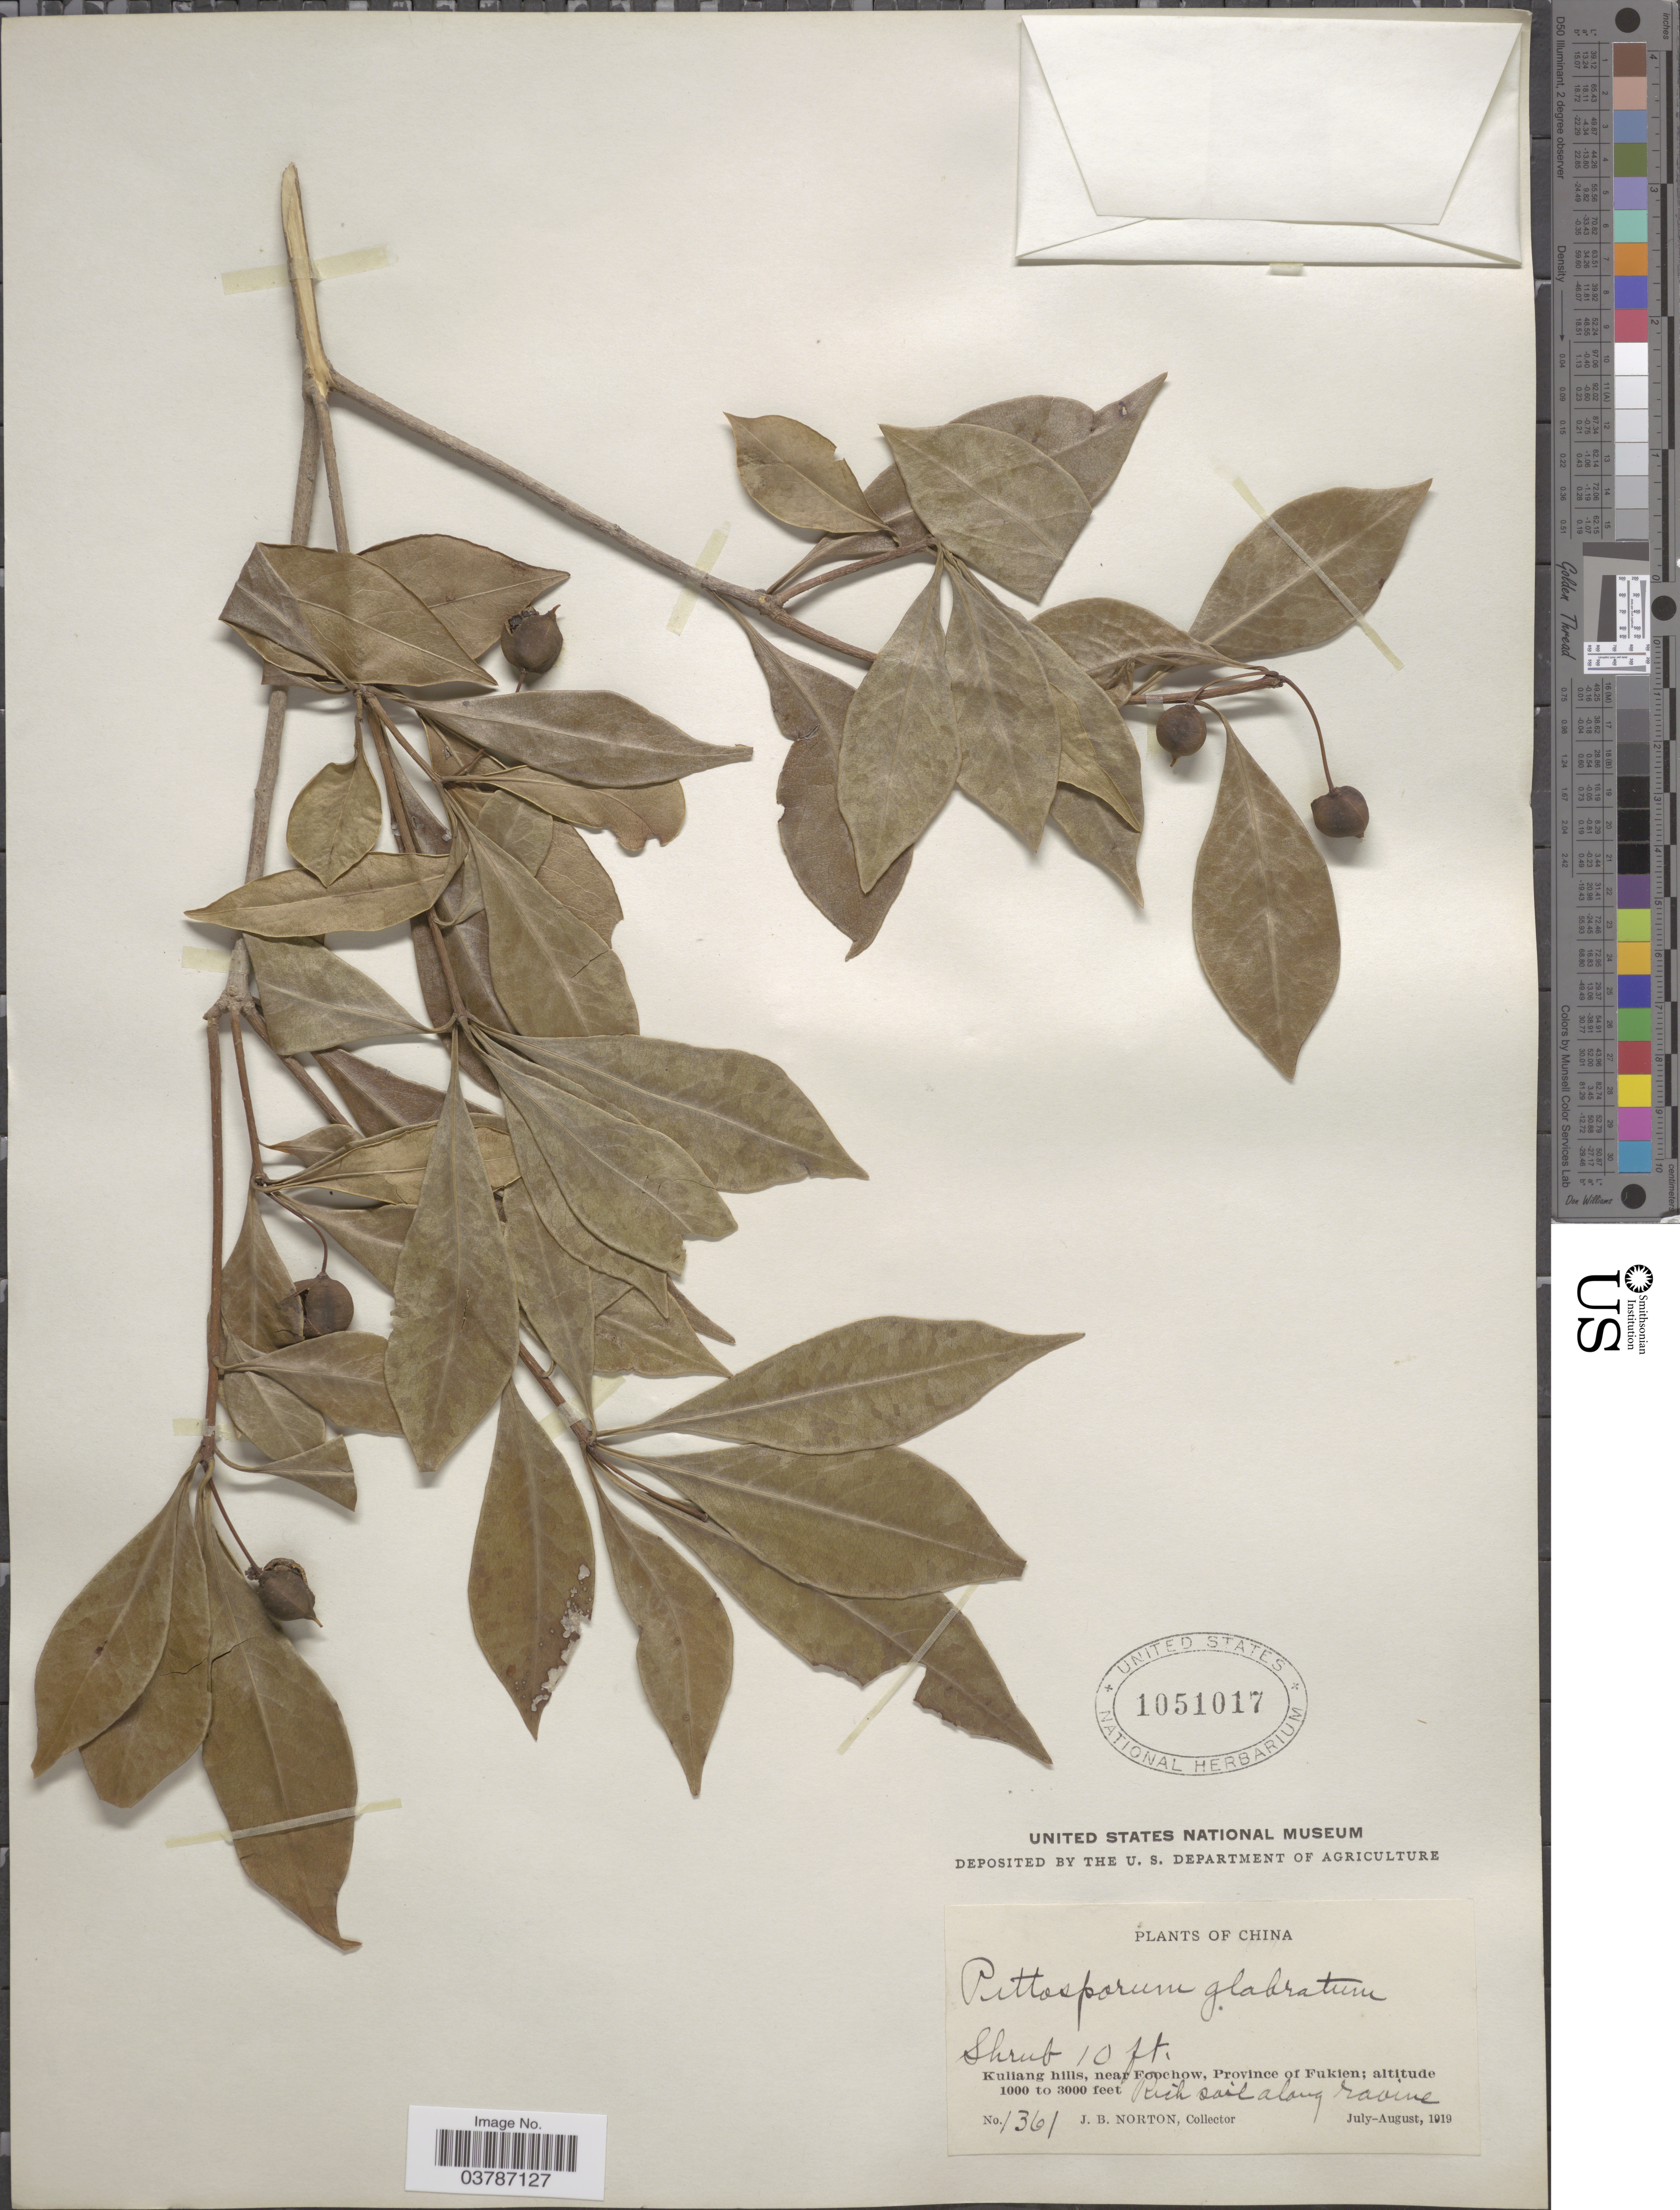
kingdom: Plantae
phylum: Tracheophyta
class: Magnoliopsida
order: Apiales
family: Pittosporaceae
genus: Pittosporum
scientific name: Pittosporum glabratum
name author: Lindl.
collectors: J. B. Norton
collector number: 1361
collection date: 1919-07/1919-08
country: China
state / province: Fujian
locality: Kuliang hills, near Foochow, Province of Fukien.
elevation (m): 305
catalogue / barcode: US 1051017